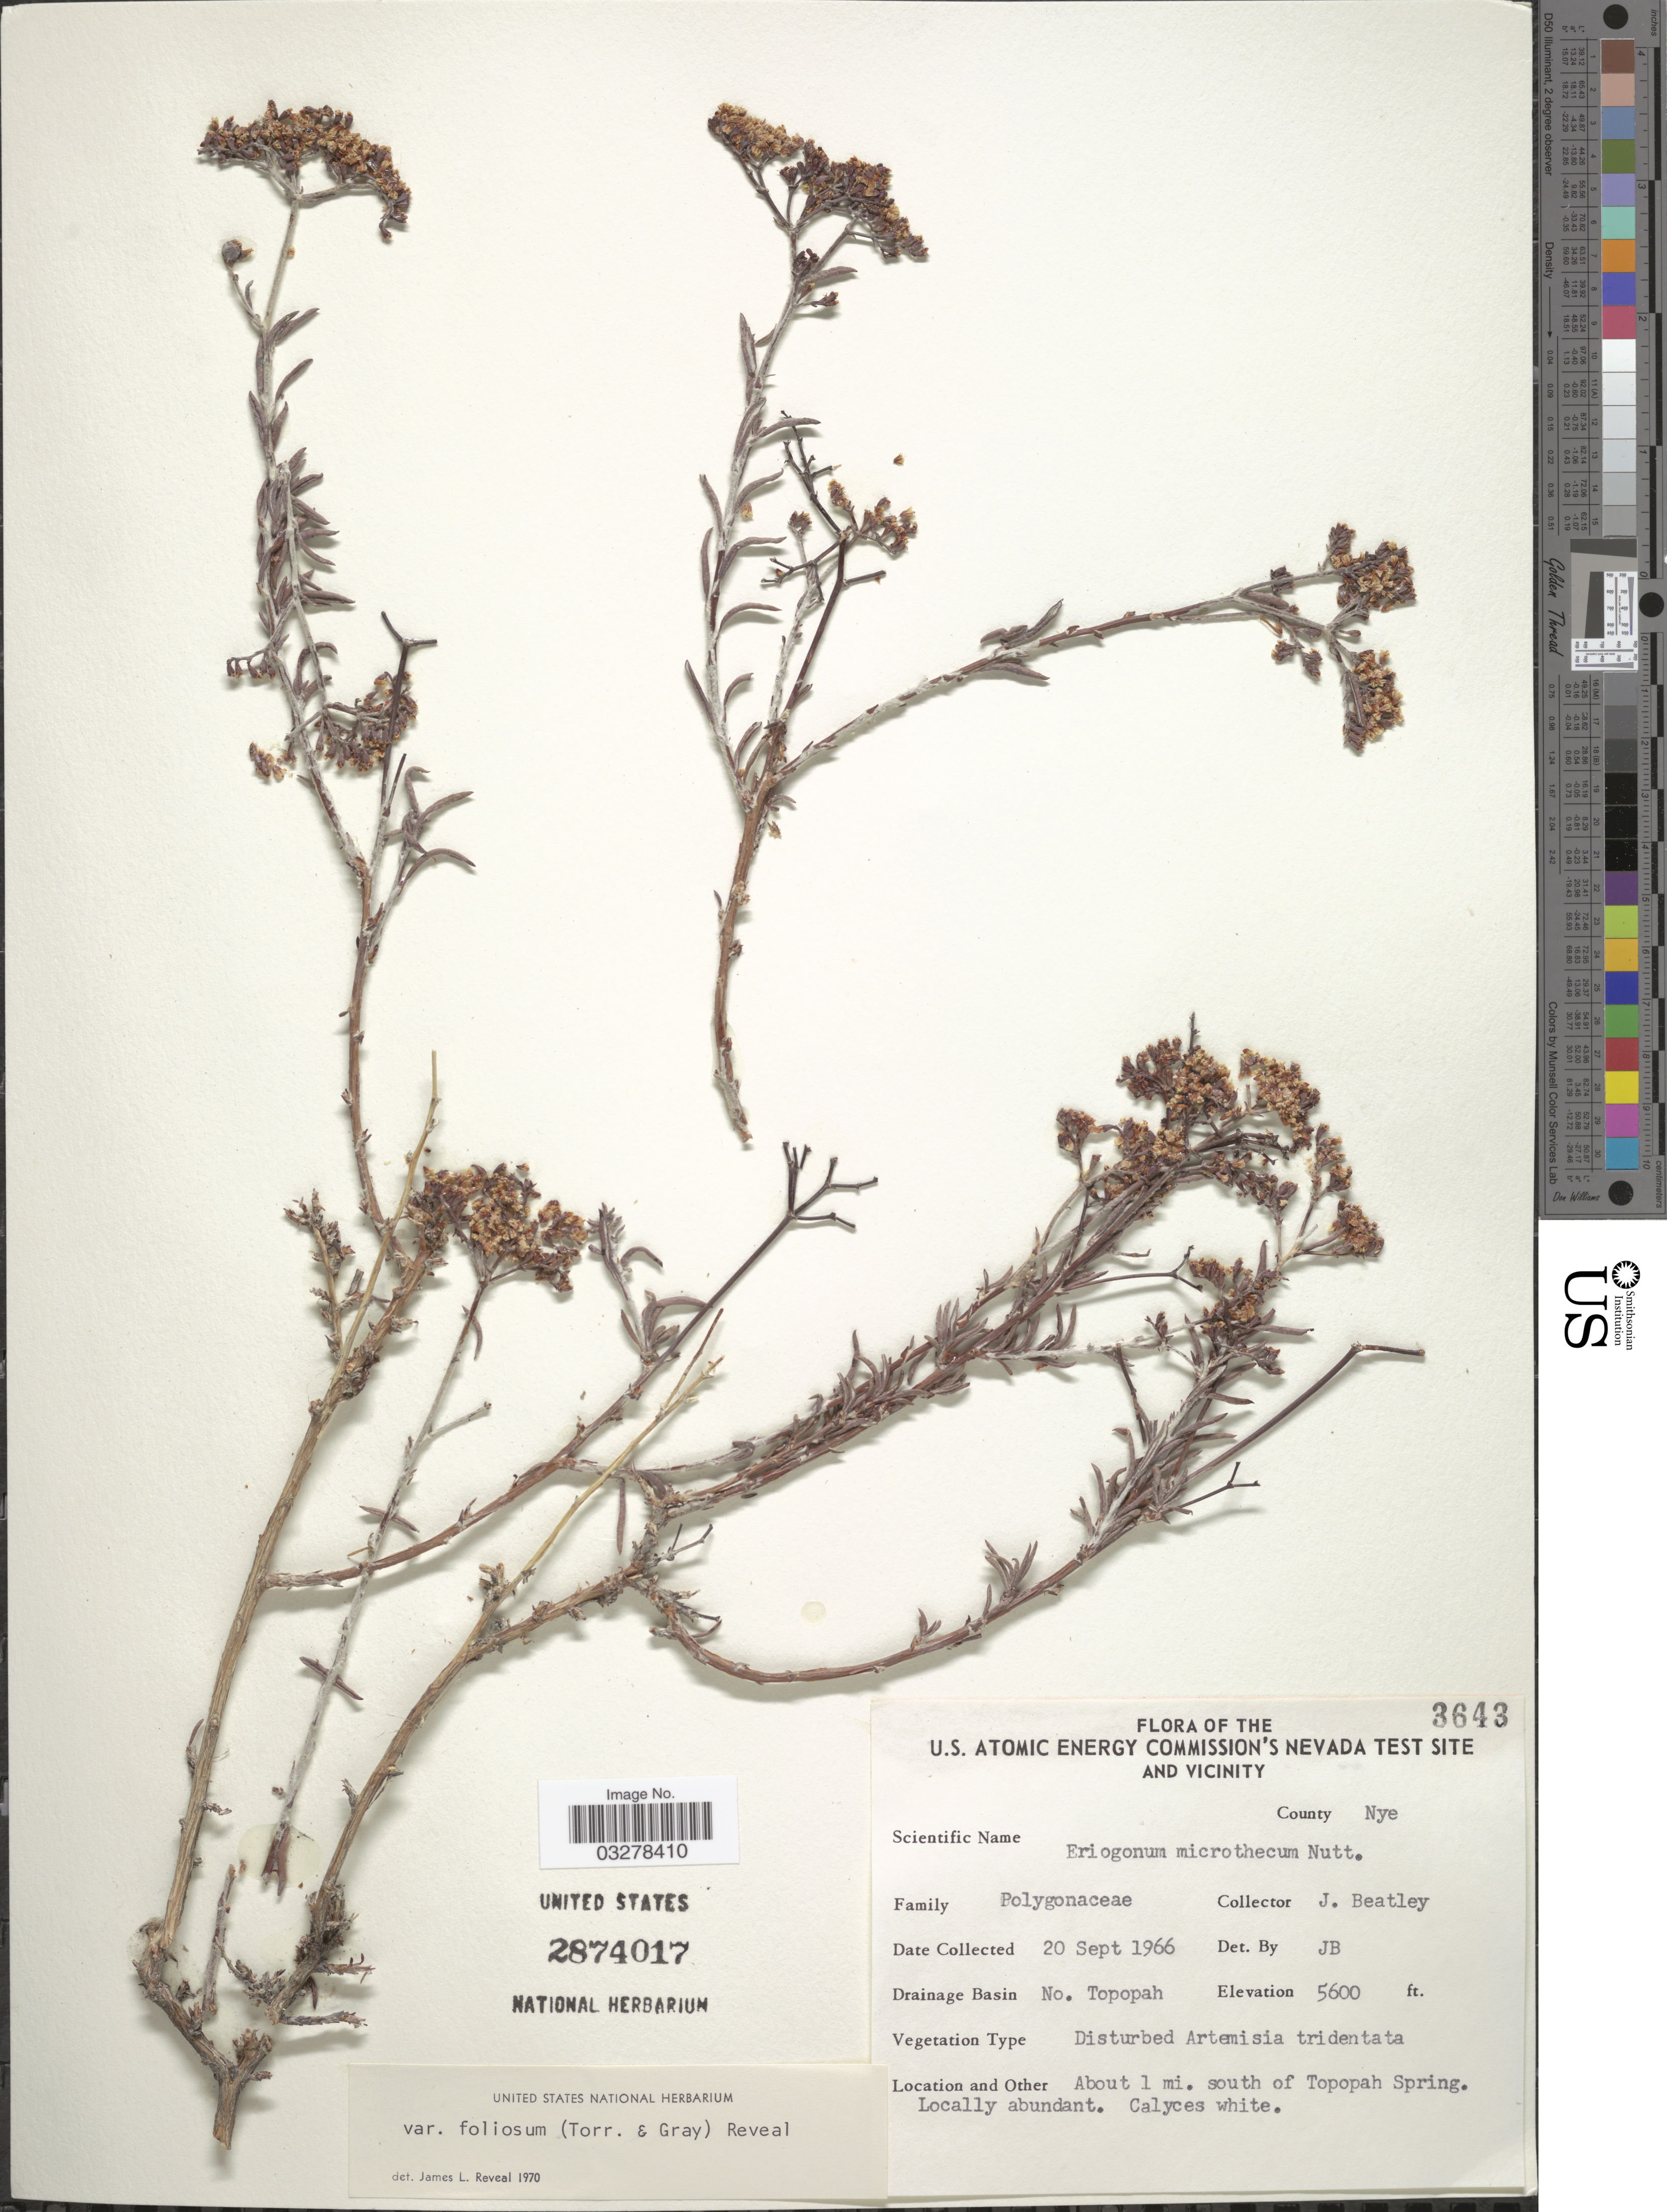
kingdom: Plantae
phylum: Tracheophyta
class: Magnoliopsida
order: Caryophyllales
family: Polygonaceae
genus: Eriogonum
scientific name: Eriogonum microtheca var. foliosum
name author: (Torr. & A. Gray) Reveal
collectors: J. C. Beatley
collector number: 3643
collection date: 1966-09-20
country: United States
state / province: Nevada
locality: U.S. Atomic Energy Commission's Nevada Test Site and Vicinity. County Nye. Drainage Basin No. Topopah. About 1 mi. south of Topopah Spring.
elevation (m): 1707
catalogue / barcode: US 2874017